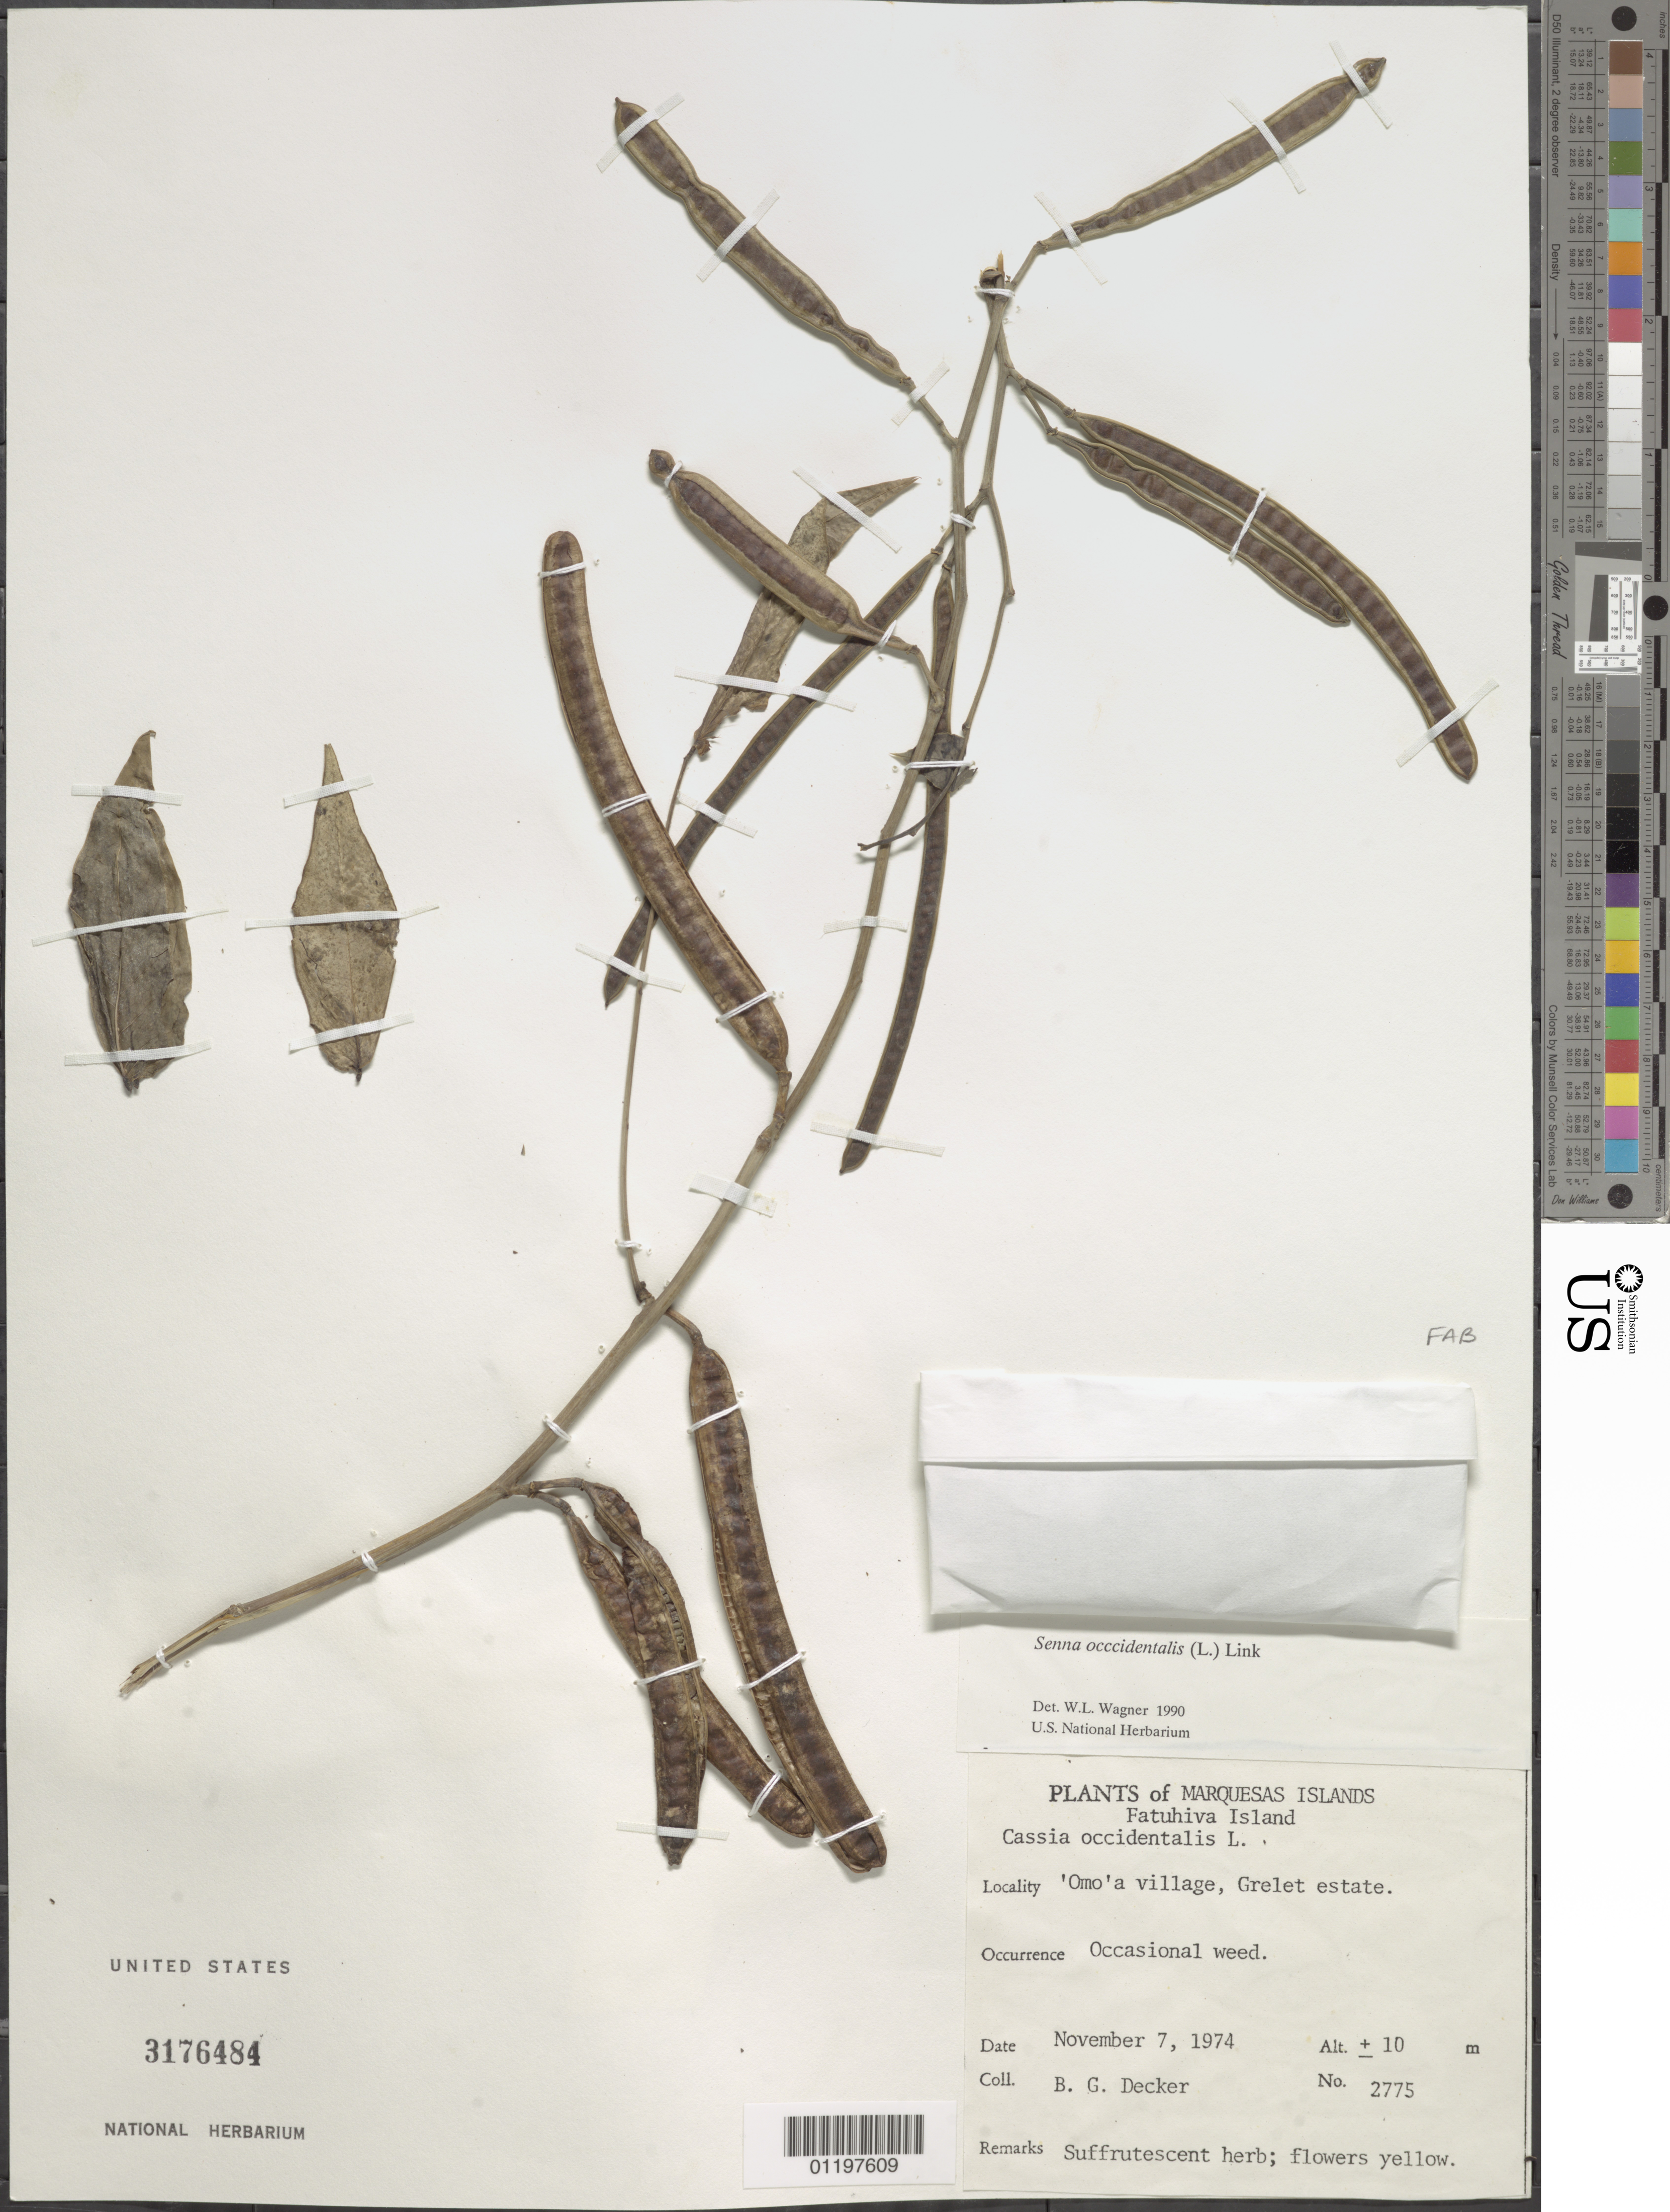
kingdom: Plantae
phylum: Tracheophyta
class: Magnoliopsida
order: Fabales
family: Fabaceae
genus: Senna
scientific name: Senna occidentalis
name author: (L.) Link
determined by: Wagner, W. L., (BOT), Smithsonian Institution - National Museum of Natural History (UNITED STATES)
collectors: B. G. Decker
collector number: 2775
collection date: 1974-11-07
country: French Polynesia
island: Fatu Hiva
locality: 'Omo'a village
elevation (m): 10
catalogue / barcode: US 3176484